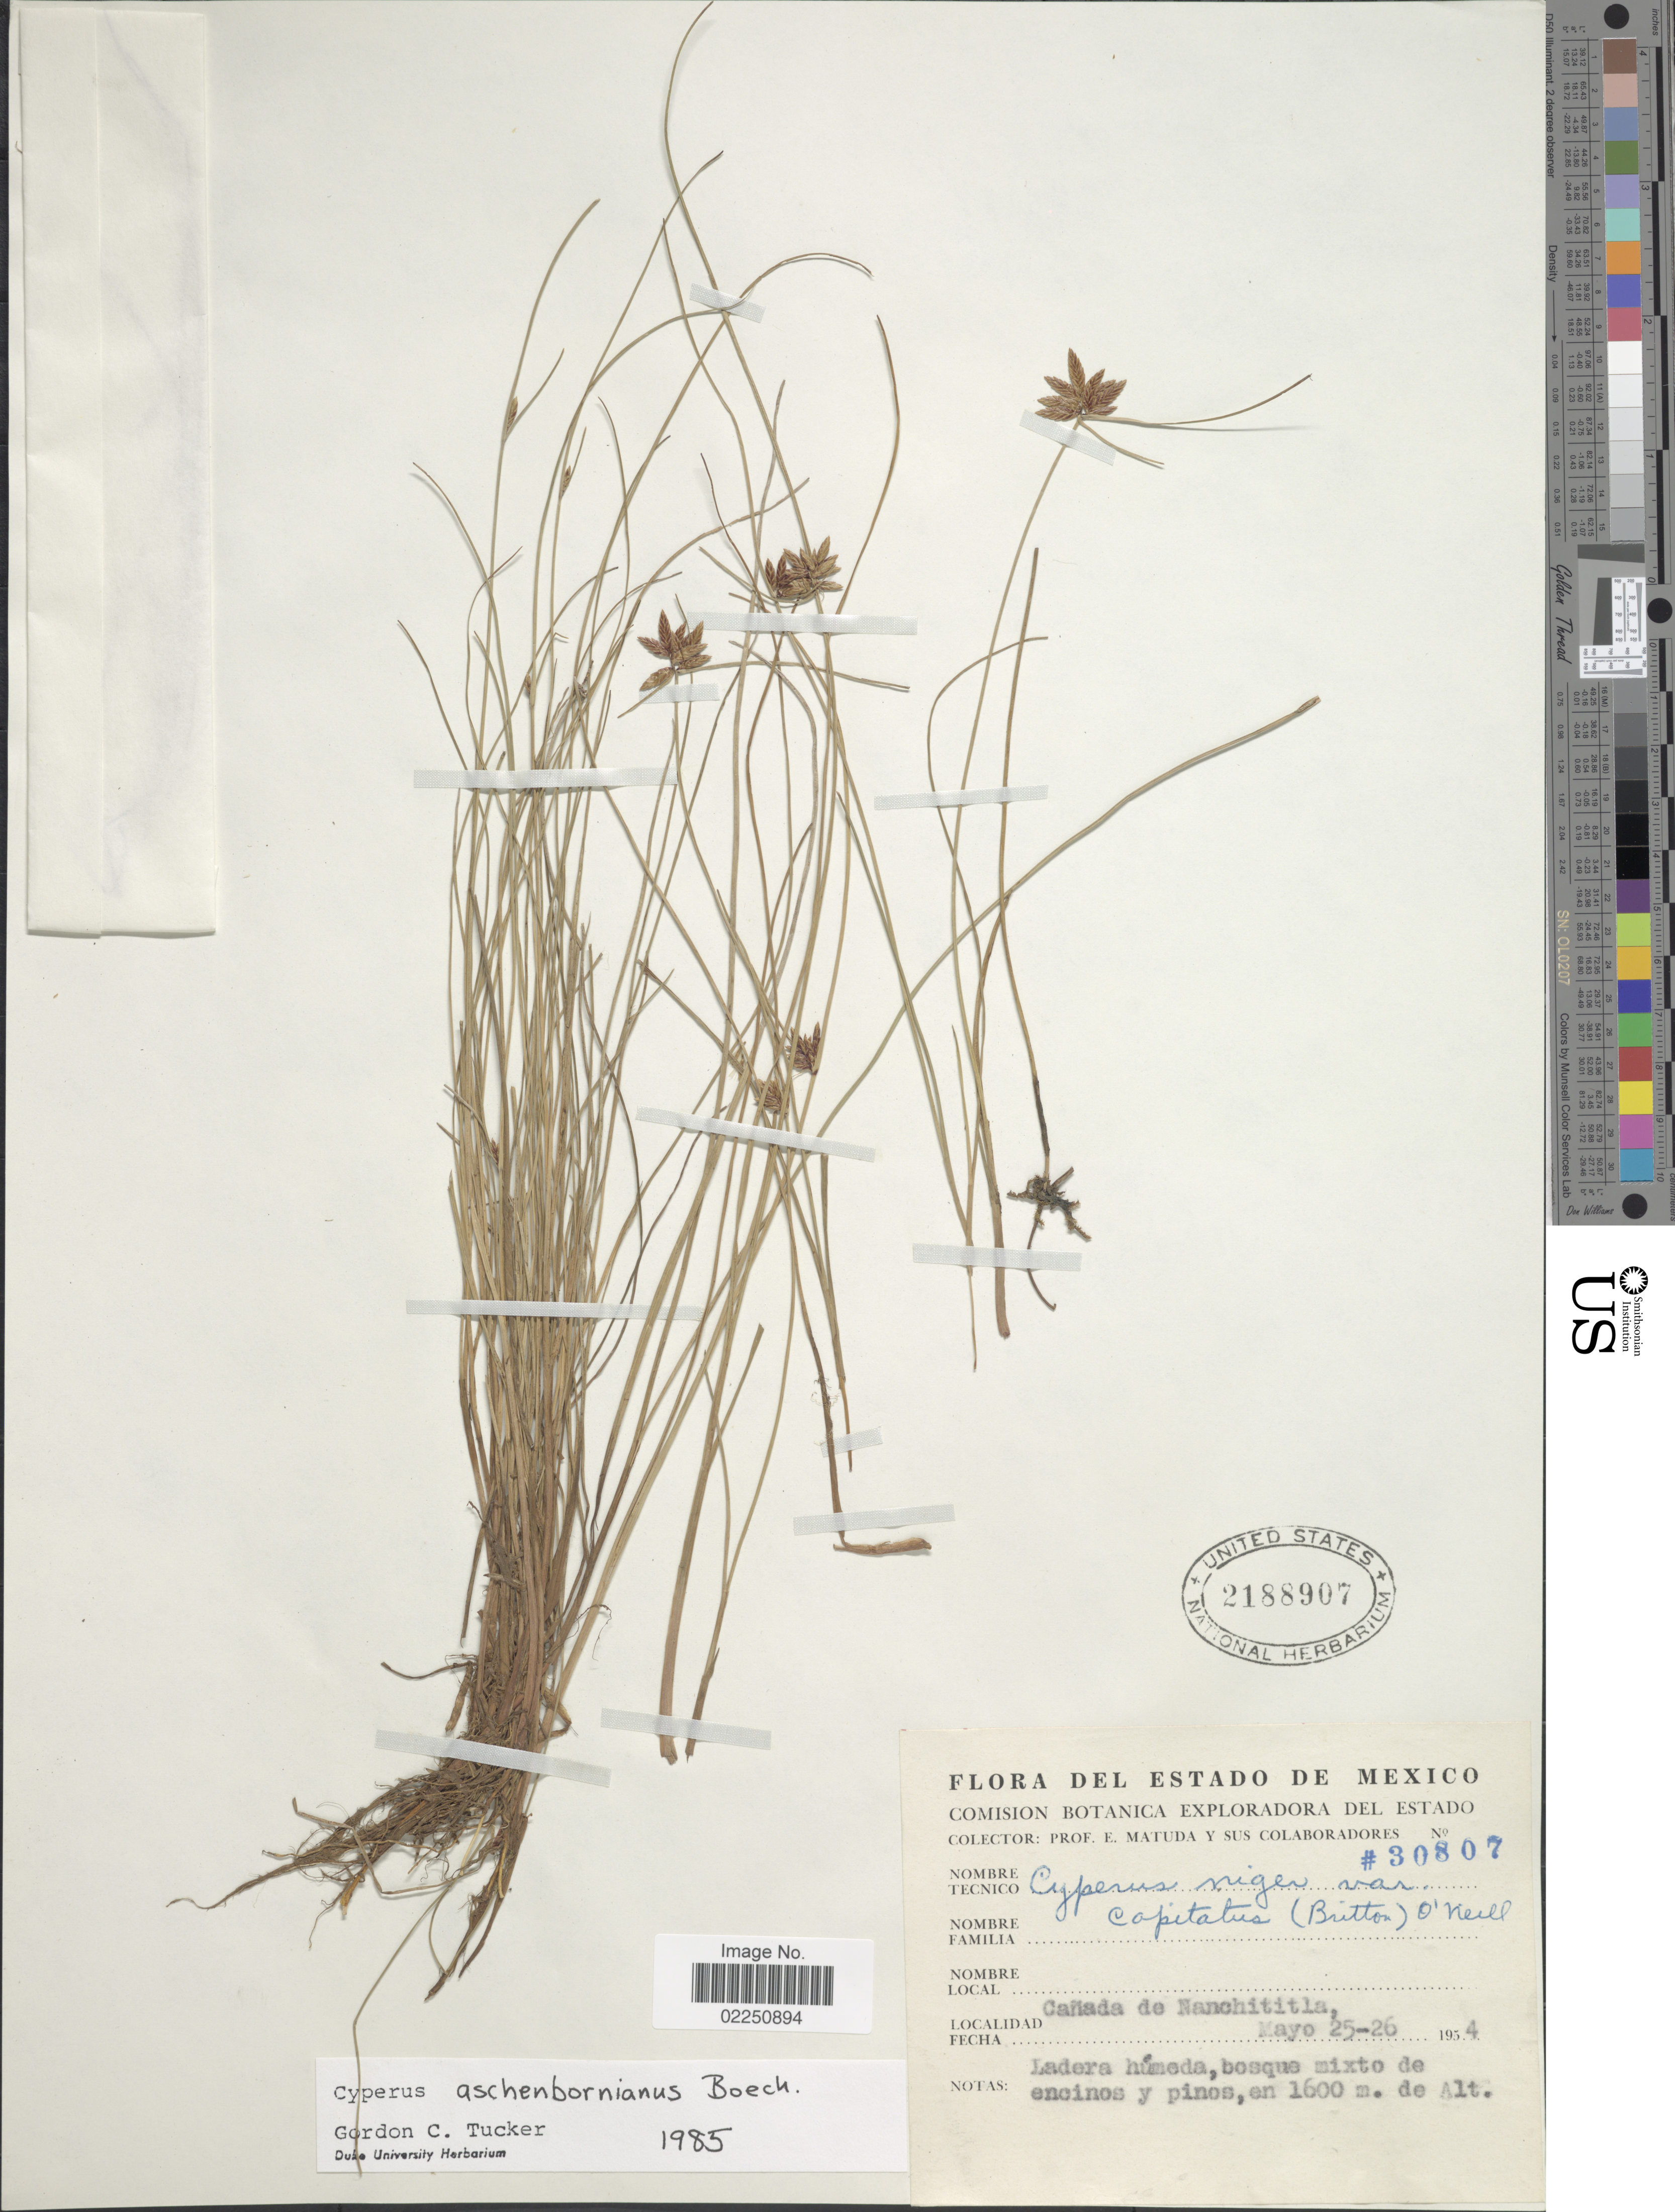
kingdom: Plantae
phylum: Tracheophyta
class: Liliopsida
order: Poales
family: Cyperaceae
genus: Cyperus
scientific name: Cyperus aschenbornianus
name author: Boeckeler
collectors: E. Matuda & Sus Colaboradores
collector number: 30807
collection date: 1954-05-25/1954-05-26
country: Mexico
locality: Canada de Nanchititla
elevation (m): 1600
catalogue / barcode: US 2188907